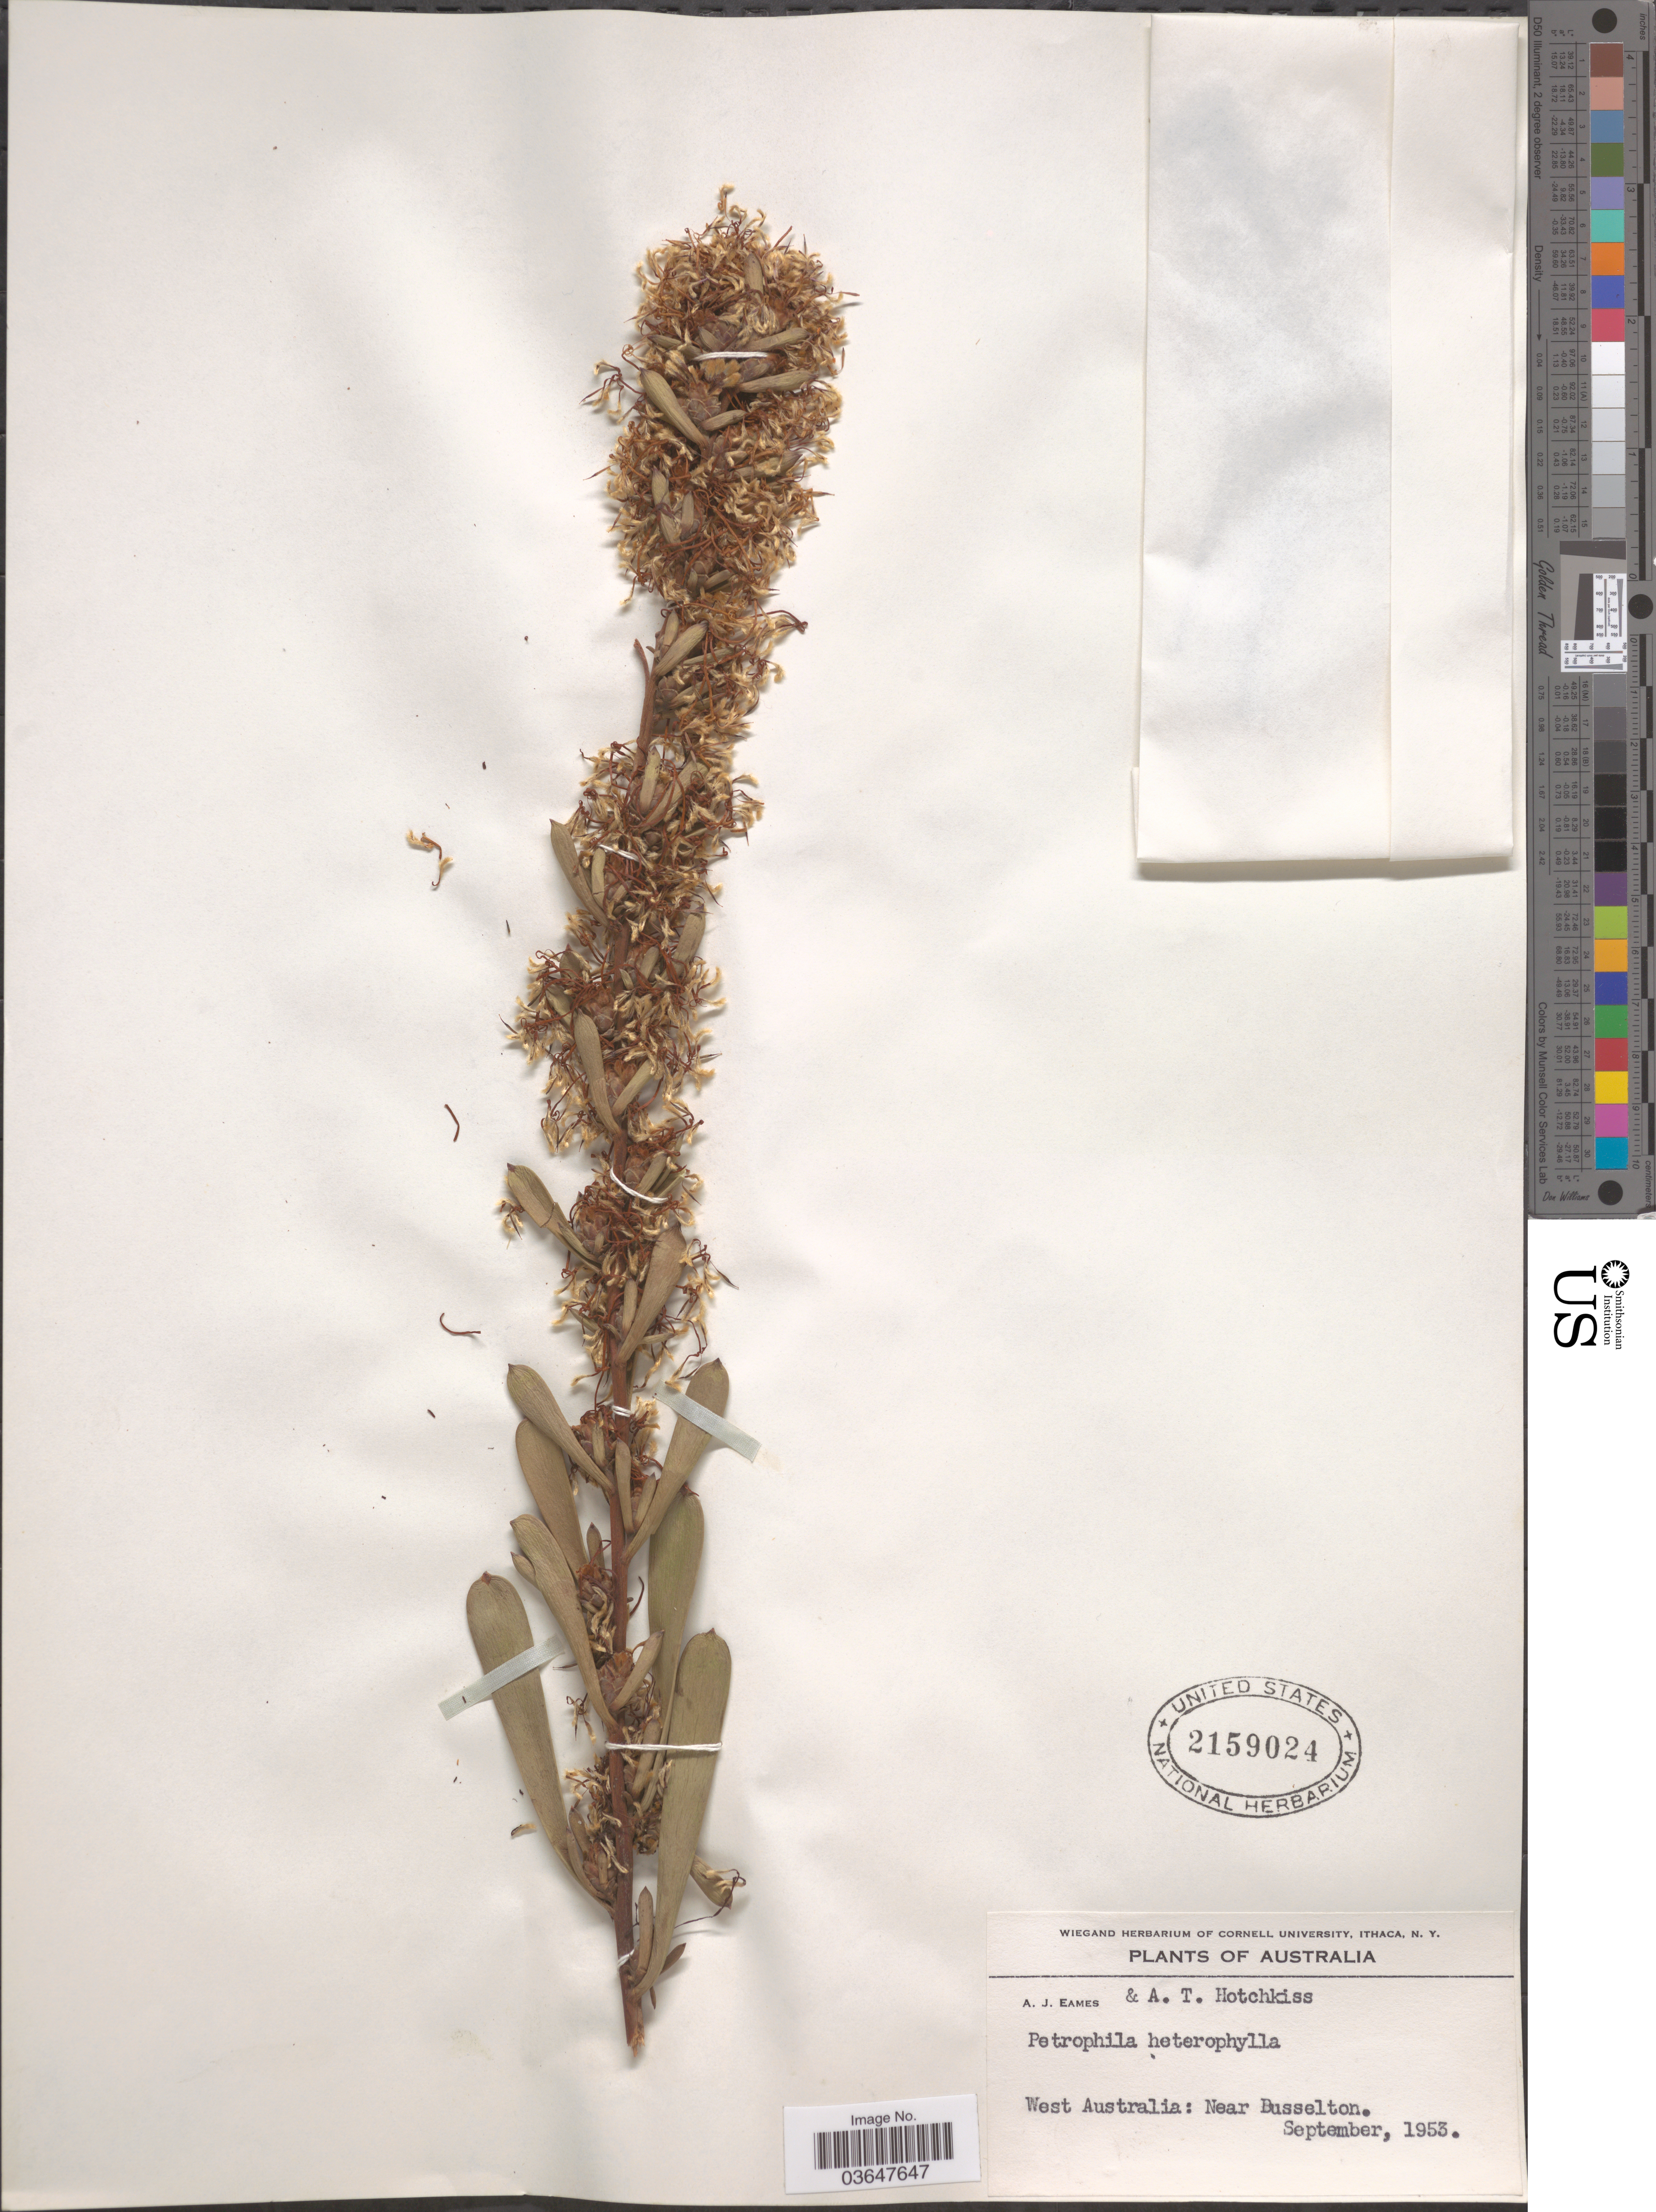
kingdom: Plantae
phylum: Tracheophyta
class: Magnoliopsida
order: Proteales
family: Proteaceae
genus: Petrophile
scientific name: Petrophile heterophylla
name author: Lindl.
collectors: A. J. Eames & A. Hotchkiss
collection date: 1953-09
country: Australia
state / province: Western Australia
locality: West Australia: Near Busselton.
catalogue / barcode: US 2159024